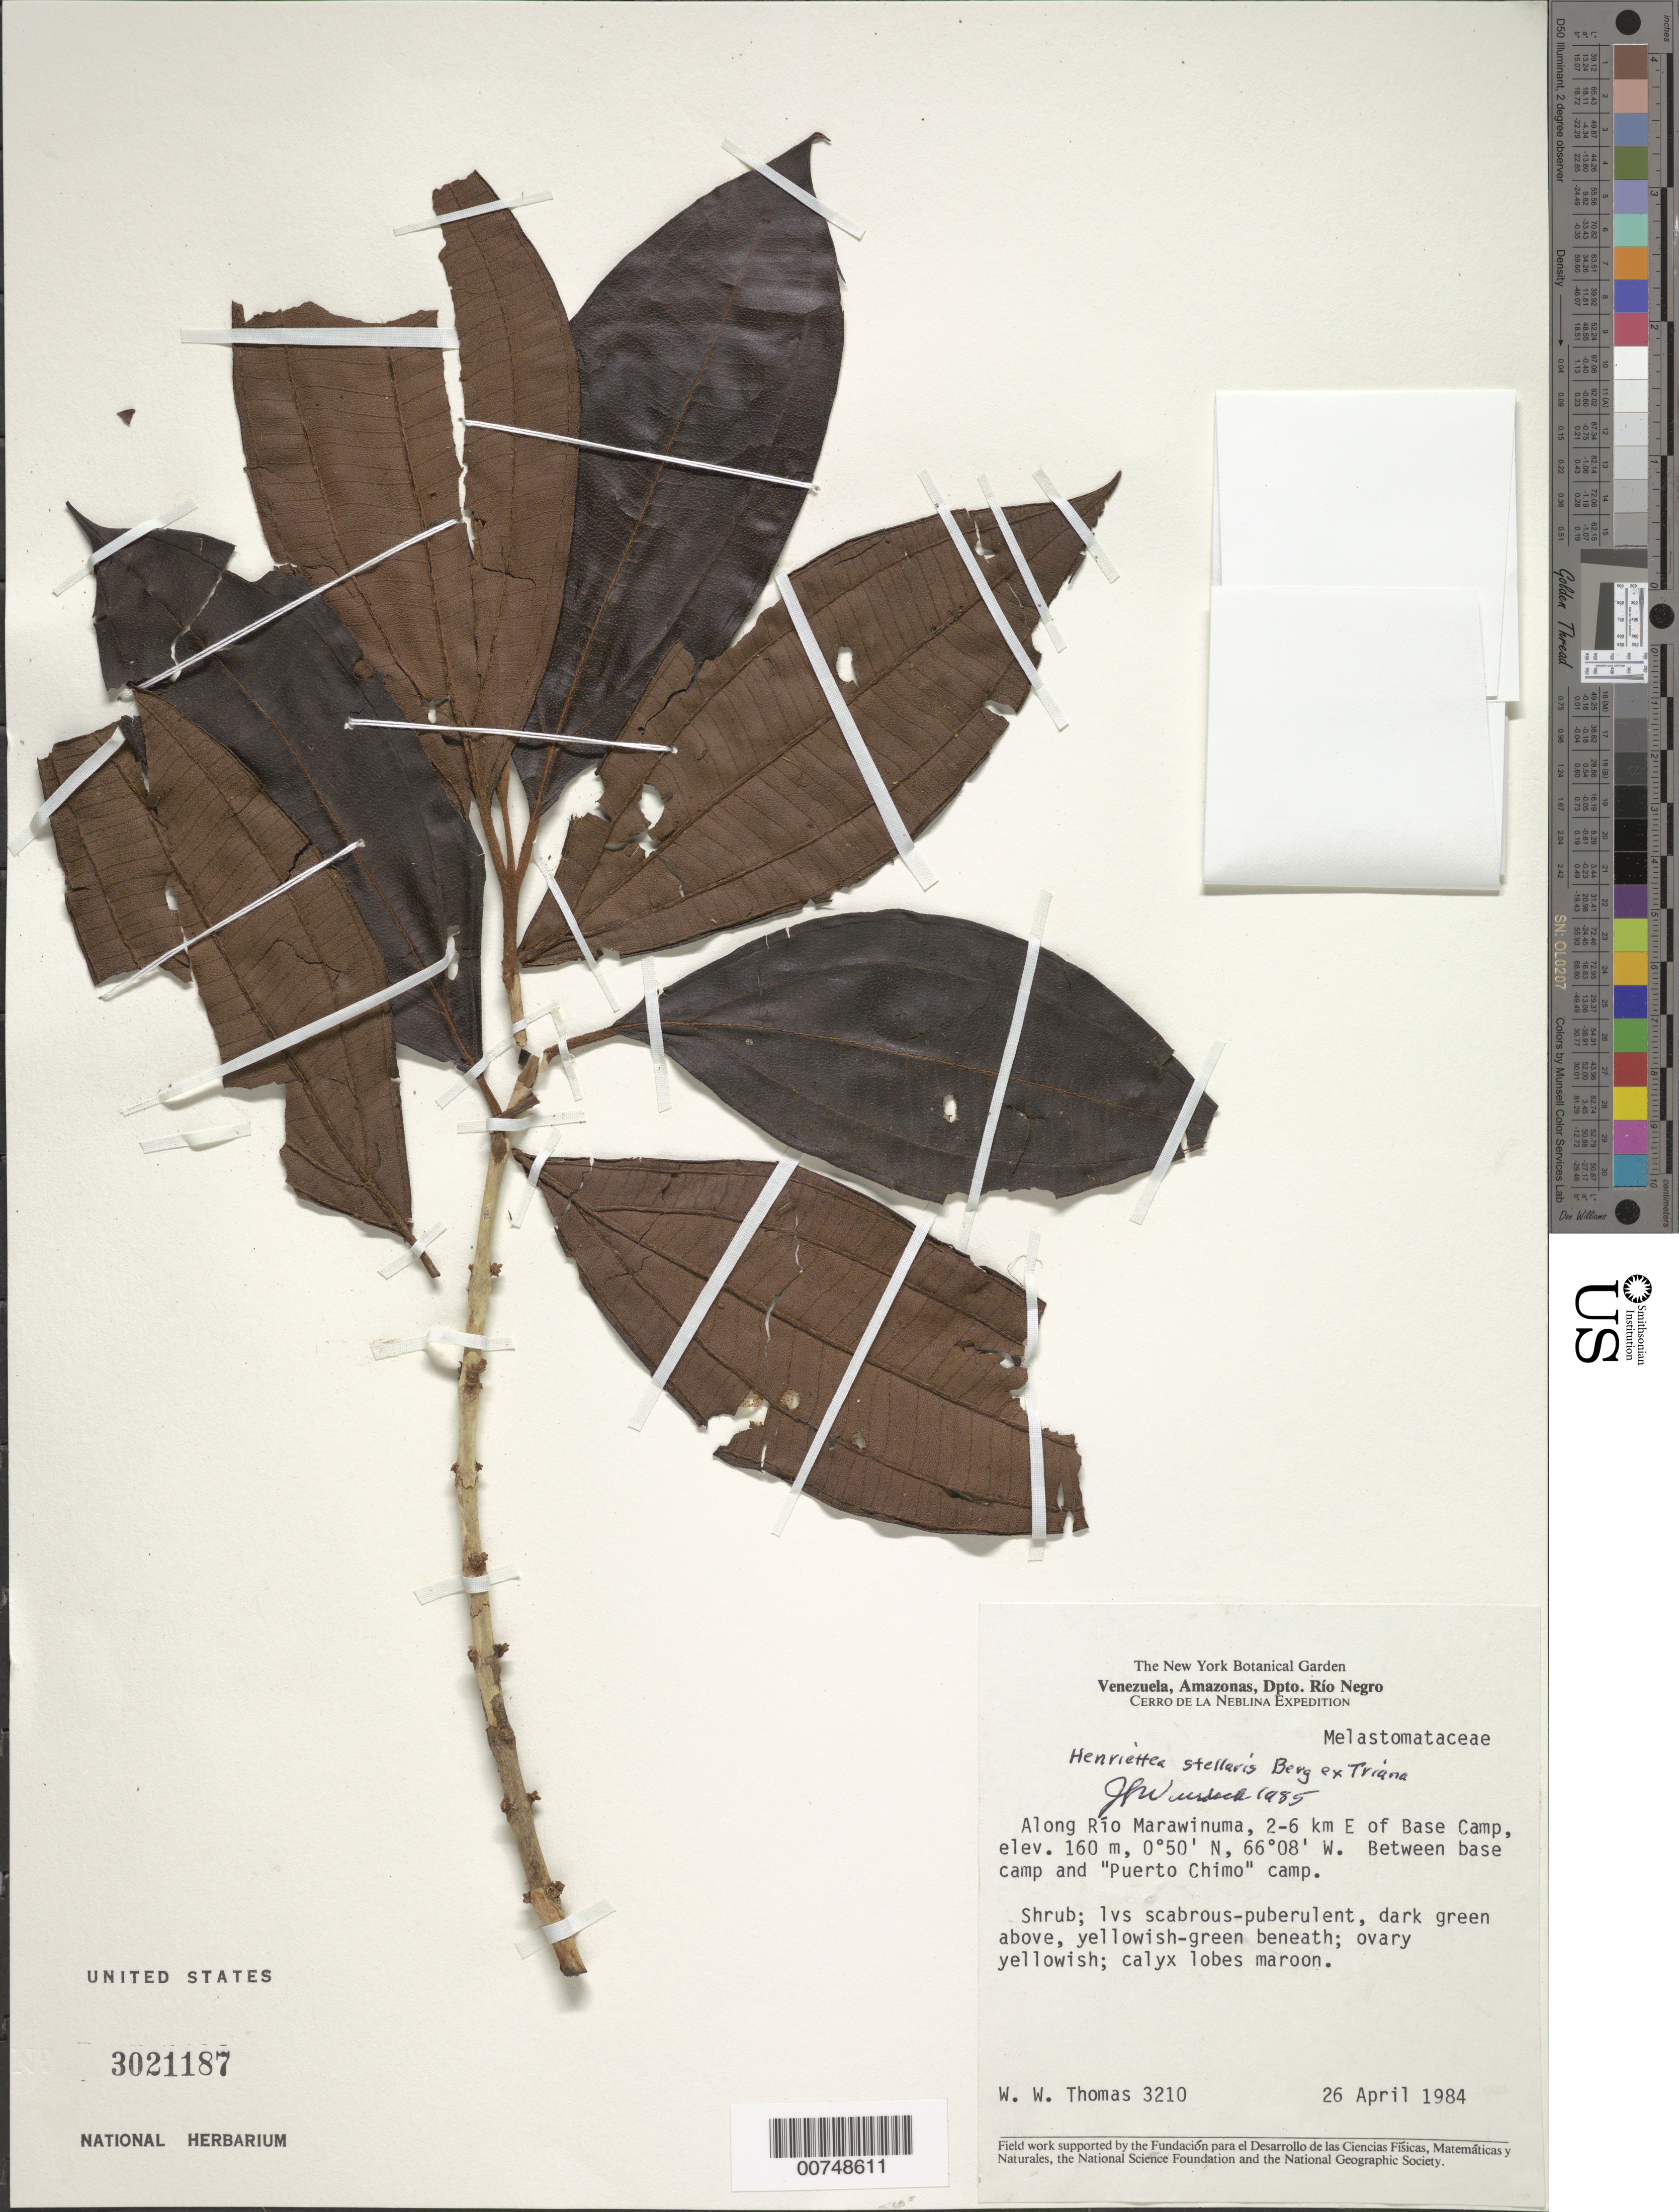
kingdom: Plantae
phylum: Tracheophyta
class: Magnoliopsida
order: Myrtales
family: Melastomataceae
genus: Henriettea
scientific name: Henriettea stellaris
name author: O. Berg ex Triana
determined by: Wurdack, John J., (US), US (UNITED STATES)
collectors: W. W. Thomas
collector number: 3210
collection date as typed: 26-Apr-84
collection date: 1984-04-26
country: Venezuela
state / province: Amazonas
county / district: Río Negro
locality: Río Mawarinuma, 2-6 km E of Base Camp, between base camp and "Puerto Chimo" camp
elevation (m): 160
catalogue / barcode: US 3021187